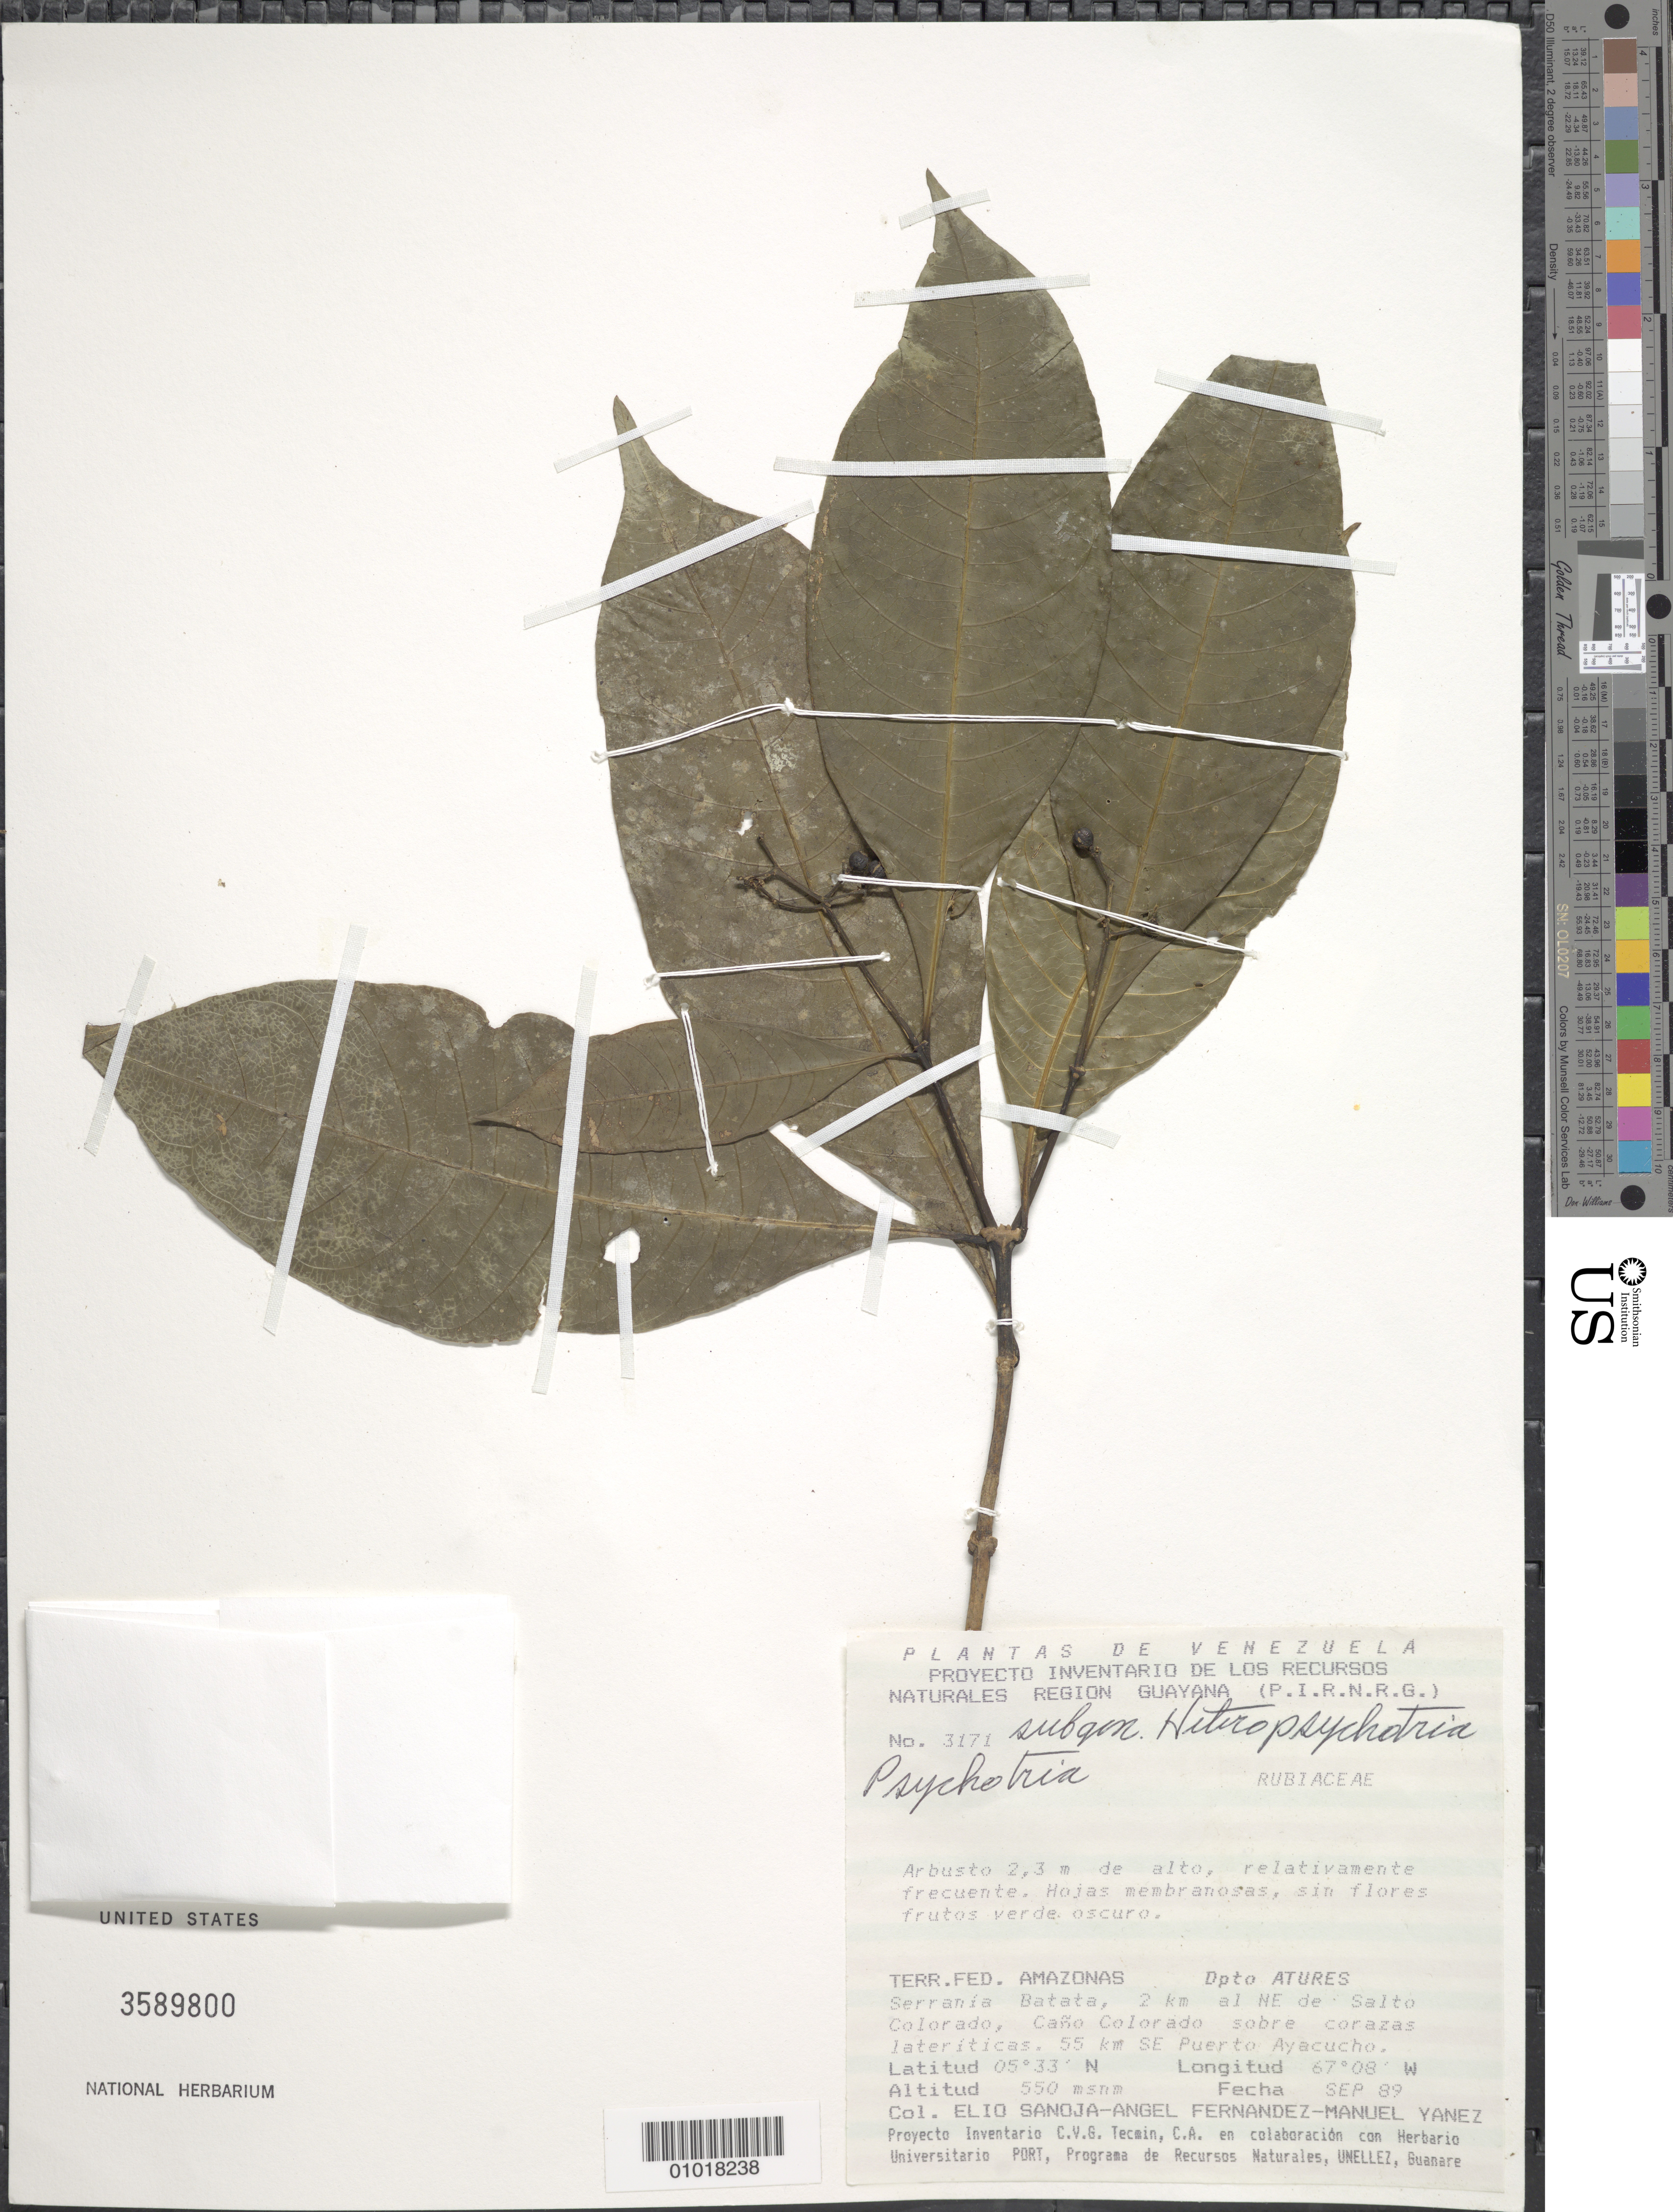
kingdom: Plantae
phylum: Tracheophyta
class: Magnoliopsida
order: Gentianales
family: Rubiaceae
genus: Psychotria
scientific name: Psychotria sp.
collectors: E. Sanoja, A. Fernandez & M. Yanez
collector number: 3171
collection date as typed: Sep-89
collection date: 1989-09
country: Venezuela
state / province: Amazonas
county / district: Atures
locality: Serrania Batata, 2 km NE de Salto Colorado, Caño Colorado, 55 km SE Puerto Ayacucho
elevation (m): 550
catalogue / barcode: US 3589800